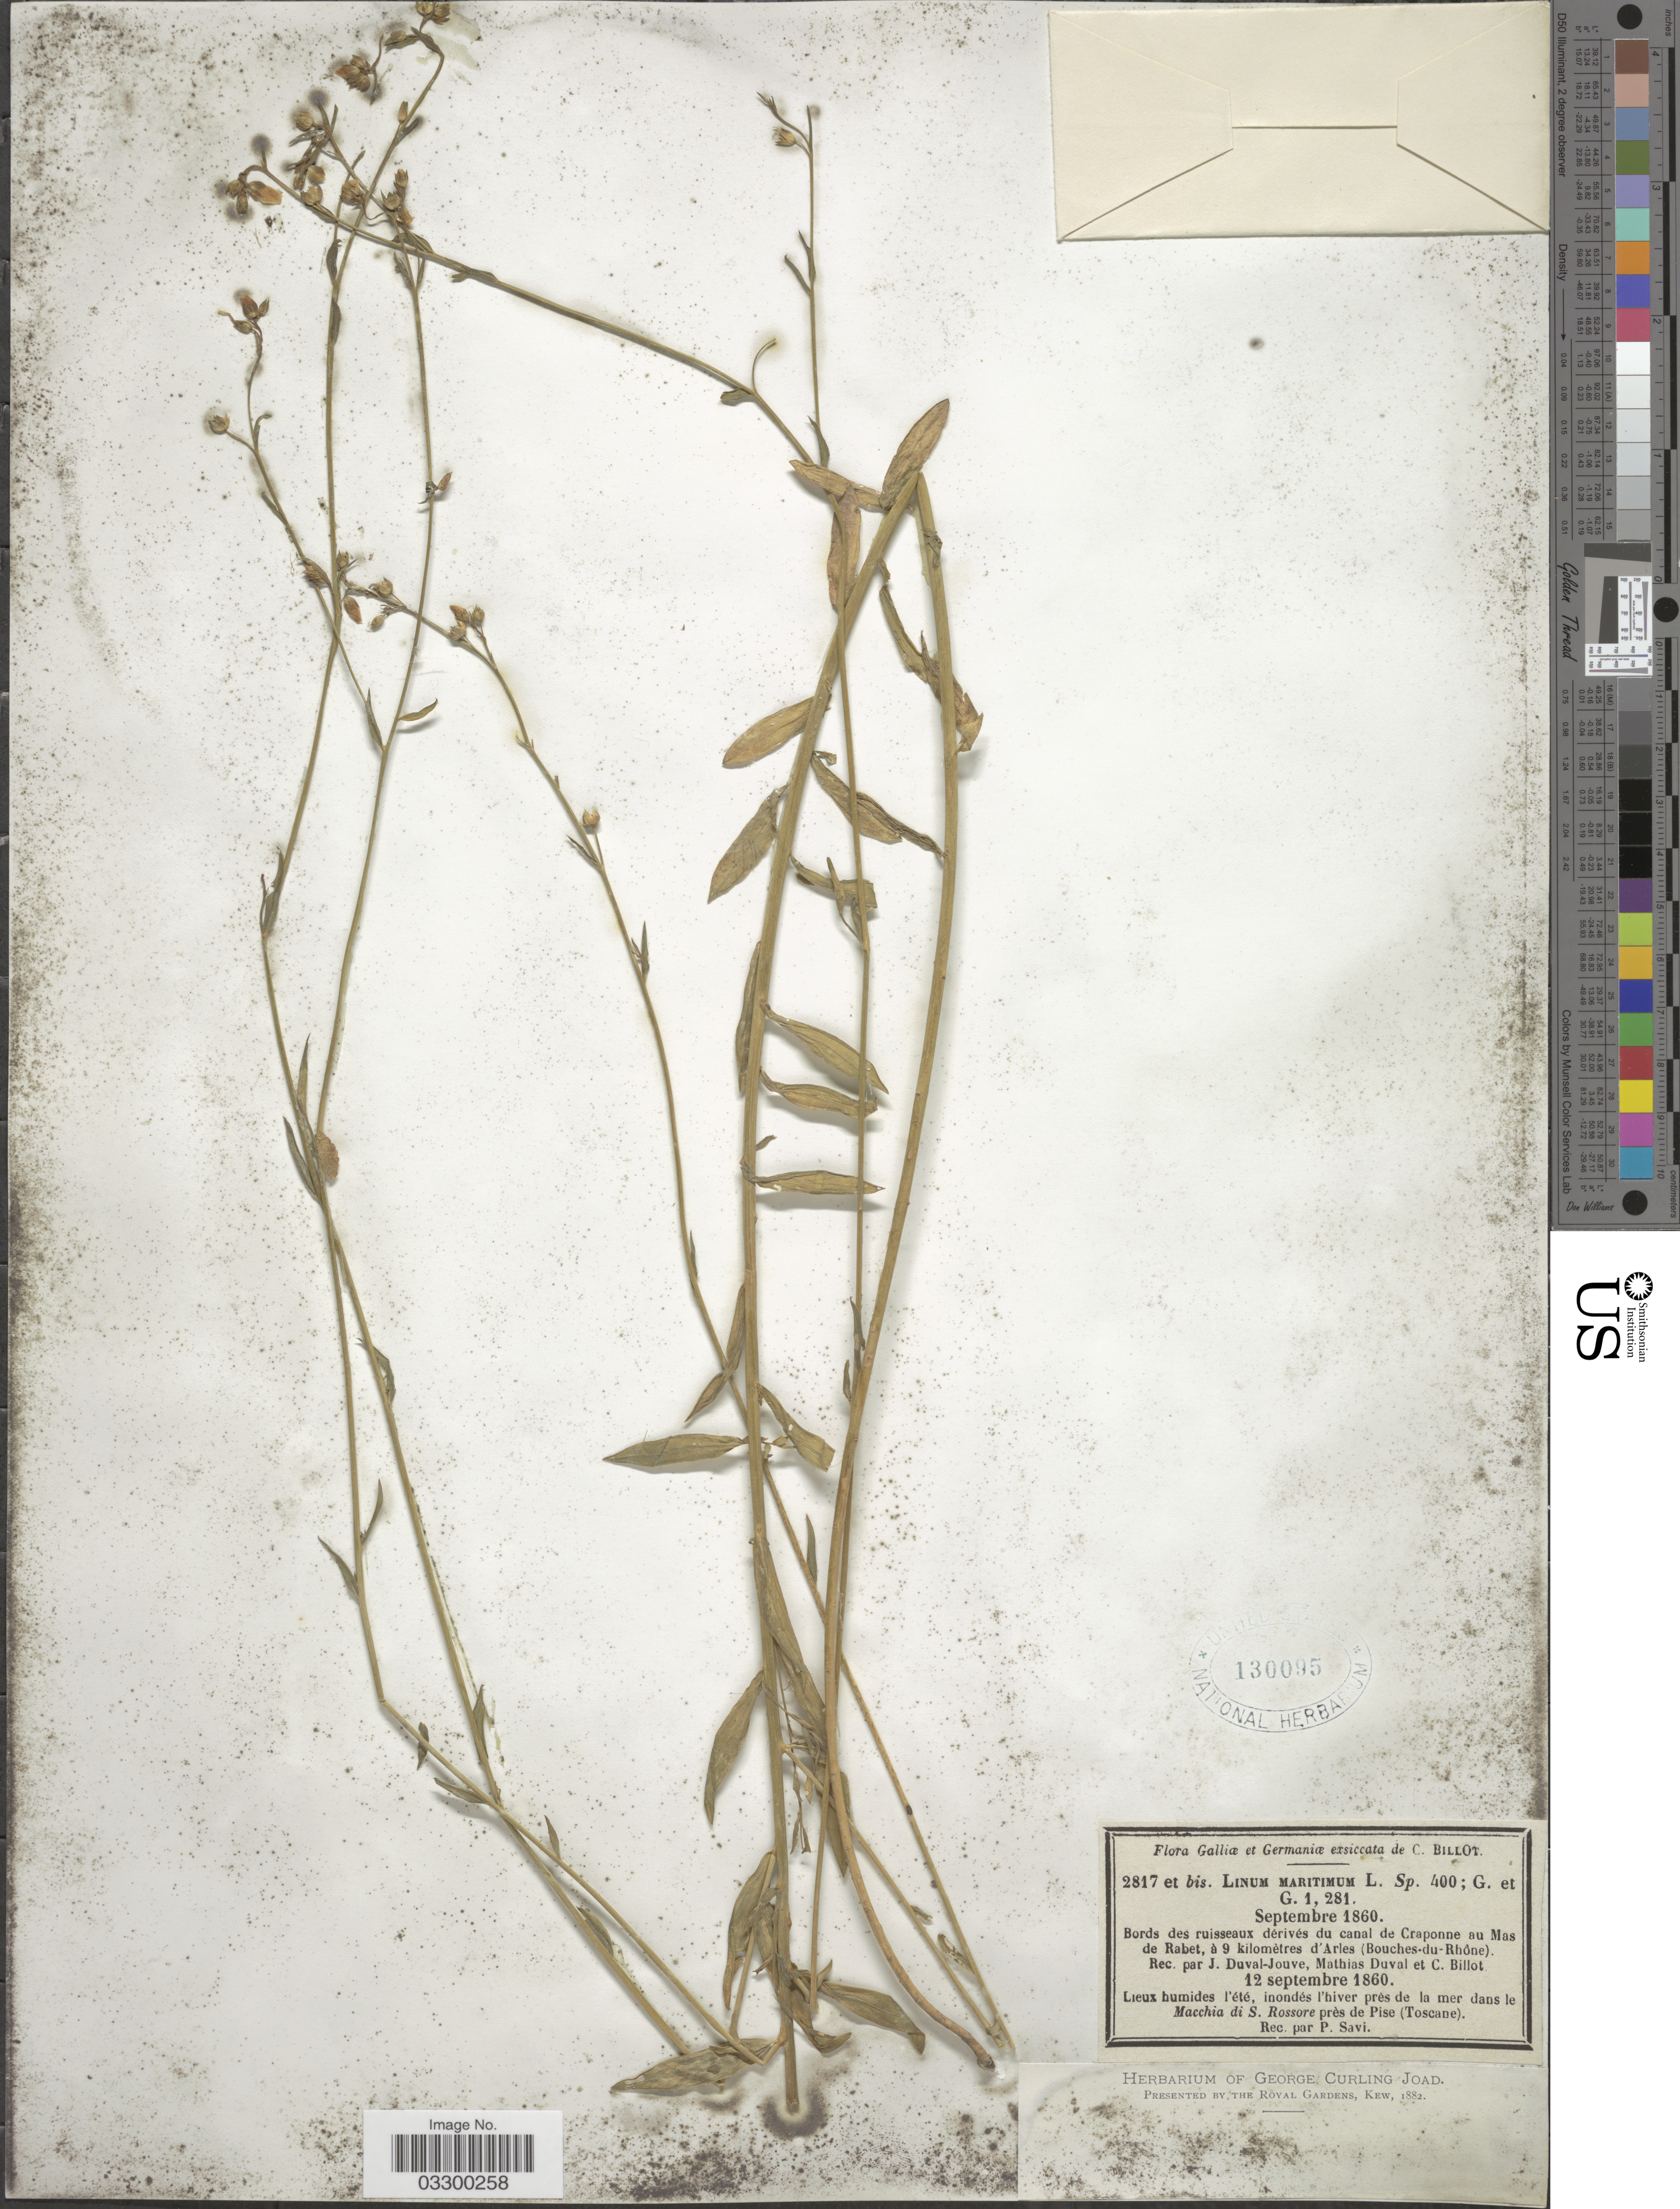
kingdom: Plantae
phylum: Tracheophyta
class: Magnoliopsida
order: Malpighiales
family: Linaceae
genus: Linum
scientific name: Linum maritimum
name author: L.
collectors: J. Duval-Jouve, M. Duval & C. Billot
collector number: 2817?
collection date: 1860-09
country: France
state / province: Provence-Alpes-Côte d'Azur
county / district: Bouches-du-Rhône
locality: Bords des ruisseaux dérivés du canal de Craponne au Mas de Rabet, à 9 kilomèters d'Arles (Bouches-du-Rhône).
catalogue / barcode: US 130095